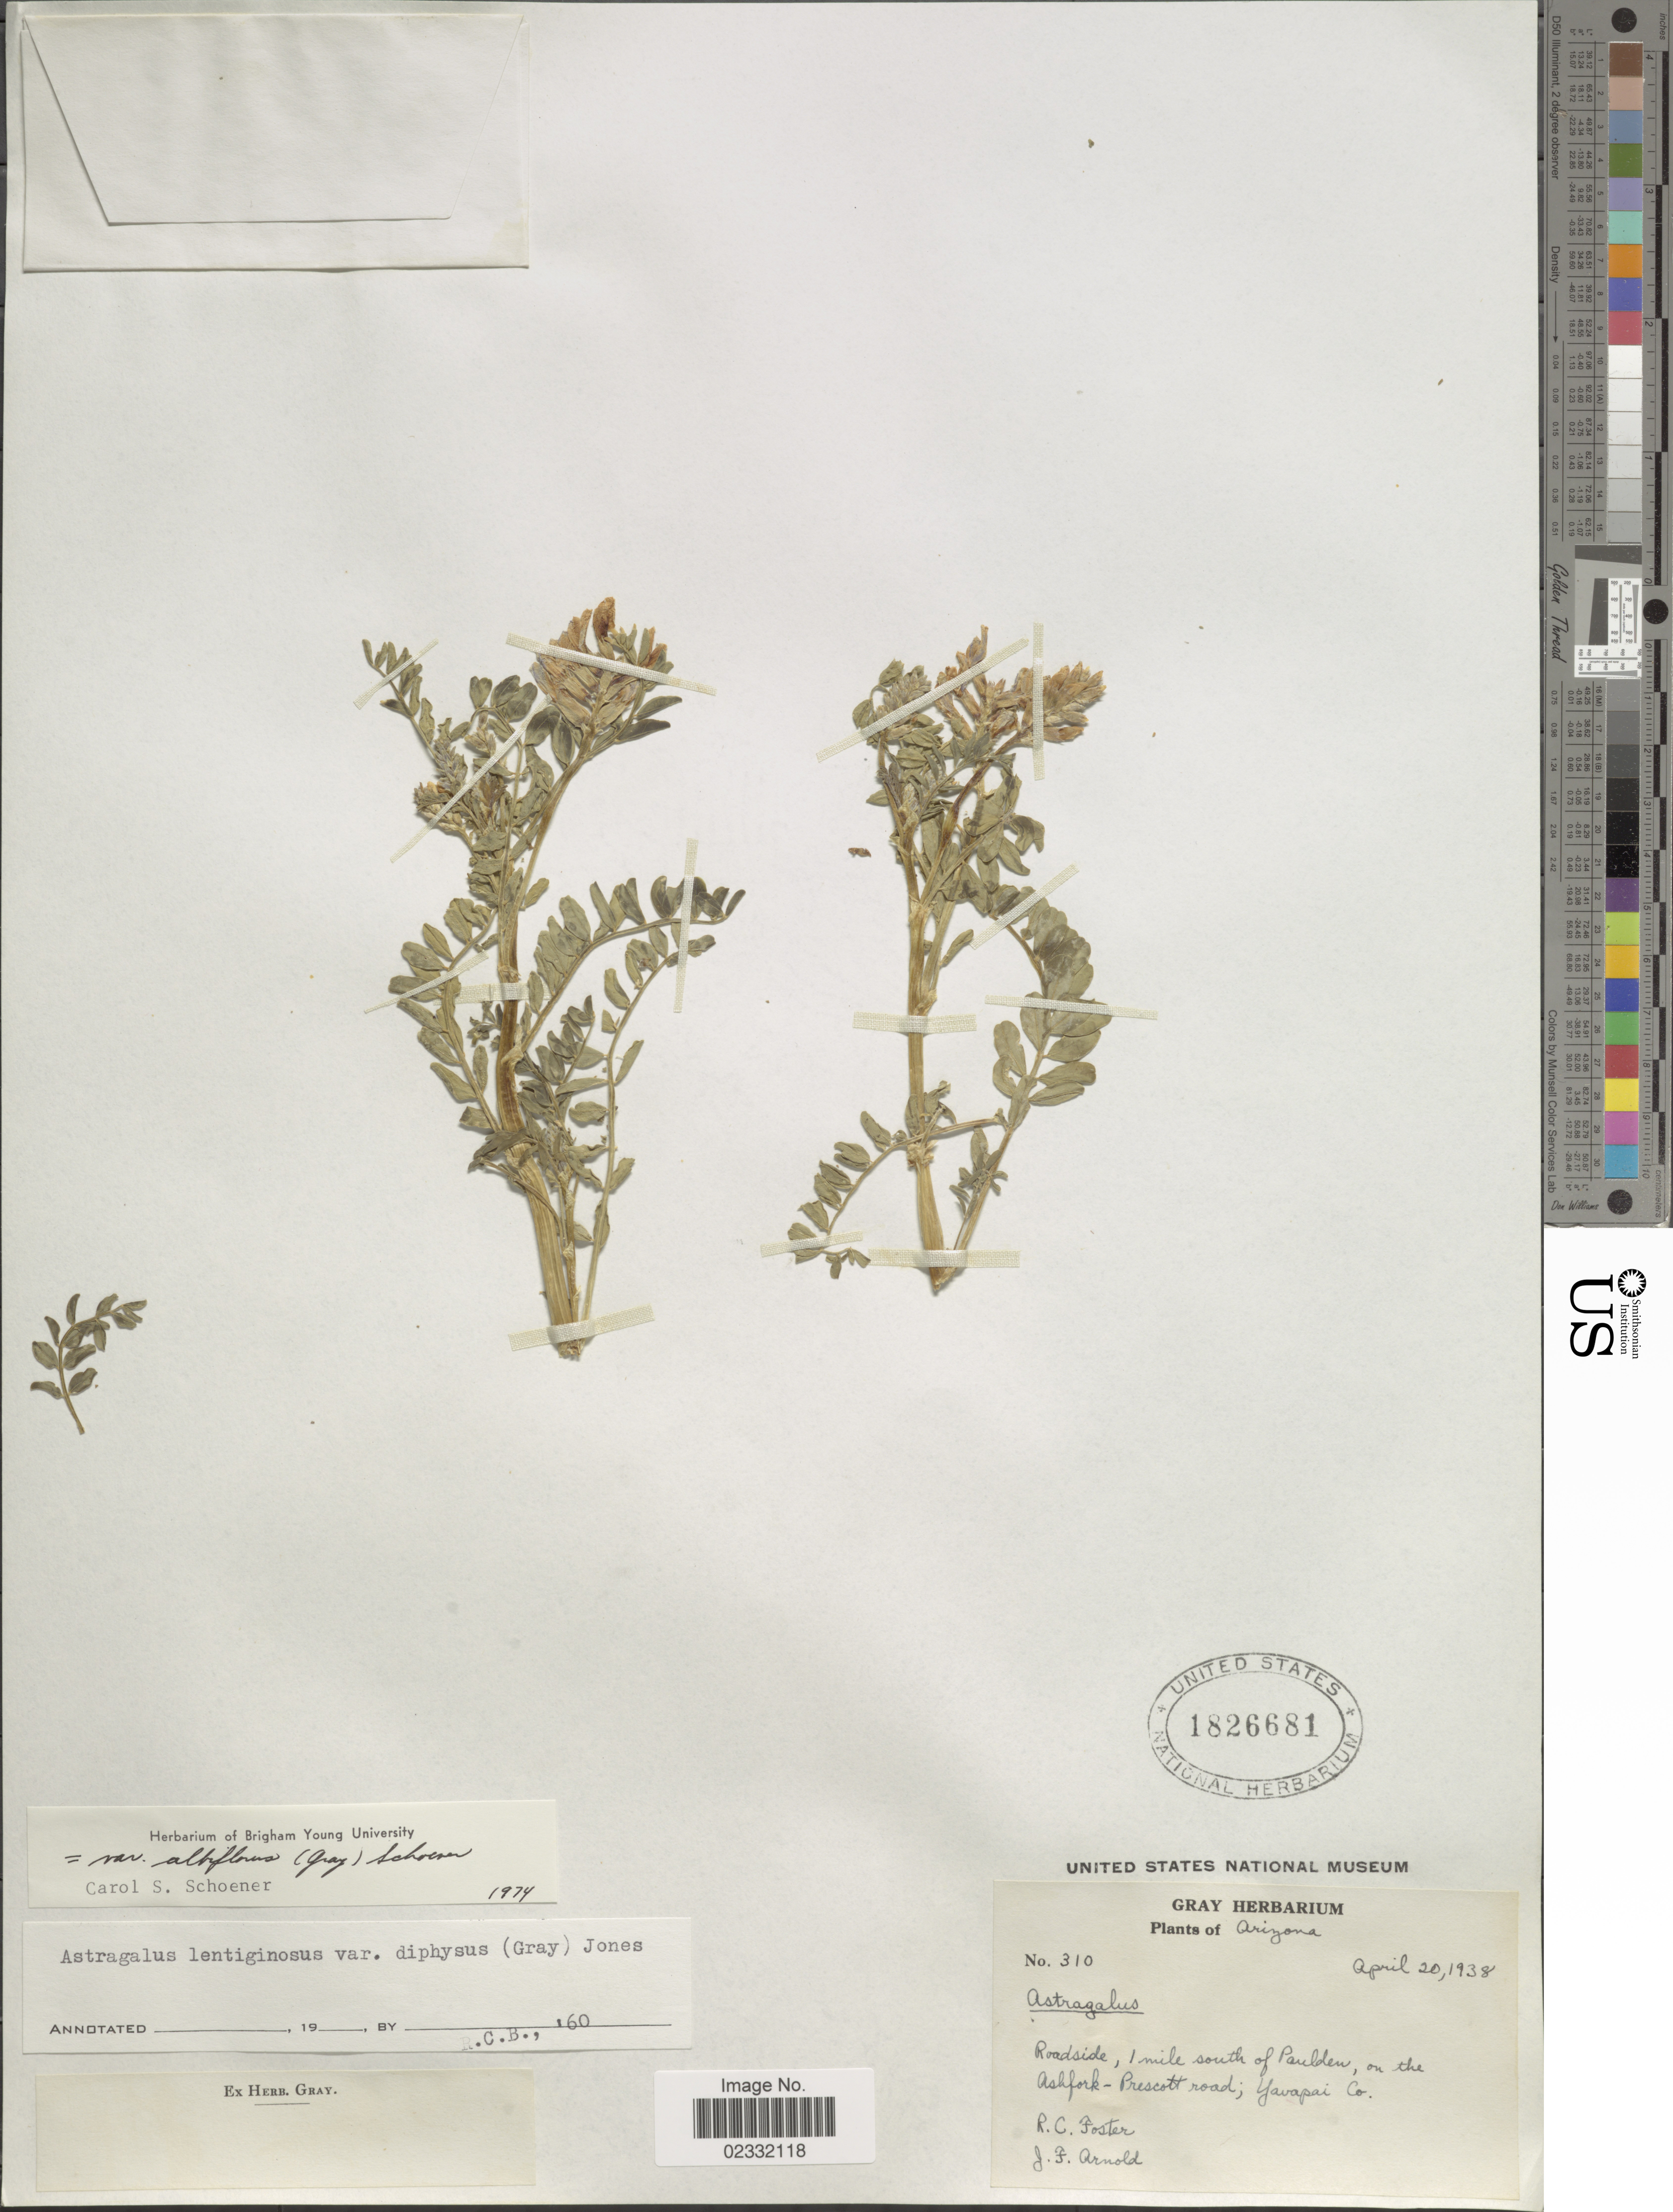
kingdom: Plantae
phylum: Tracheophyta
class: Magnoliopsida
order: Fabales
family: Fabaceae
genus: Astragalus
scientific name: Astragalus lentiginosus var. albiflorus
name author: (A. Gray) Schoener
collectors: R. C. Foster & J. F. Arnold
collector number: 310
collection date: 1938-04-20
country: United States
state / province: Arizona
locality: Roadside, 1 mile south of Paulden, on the Ashfork-Prescott road; Yawapai Co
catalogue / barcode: US 1826681